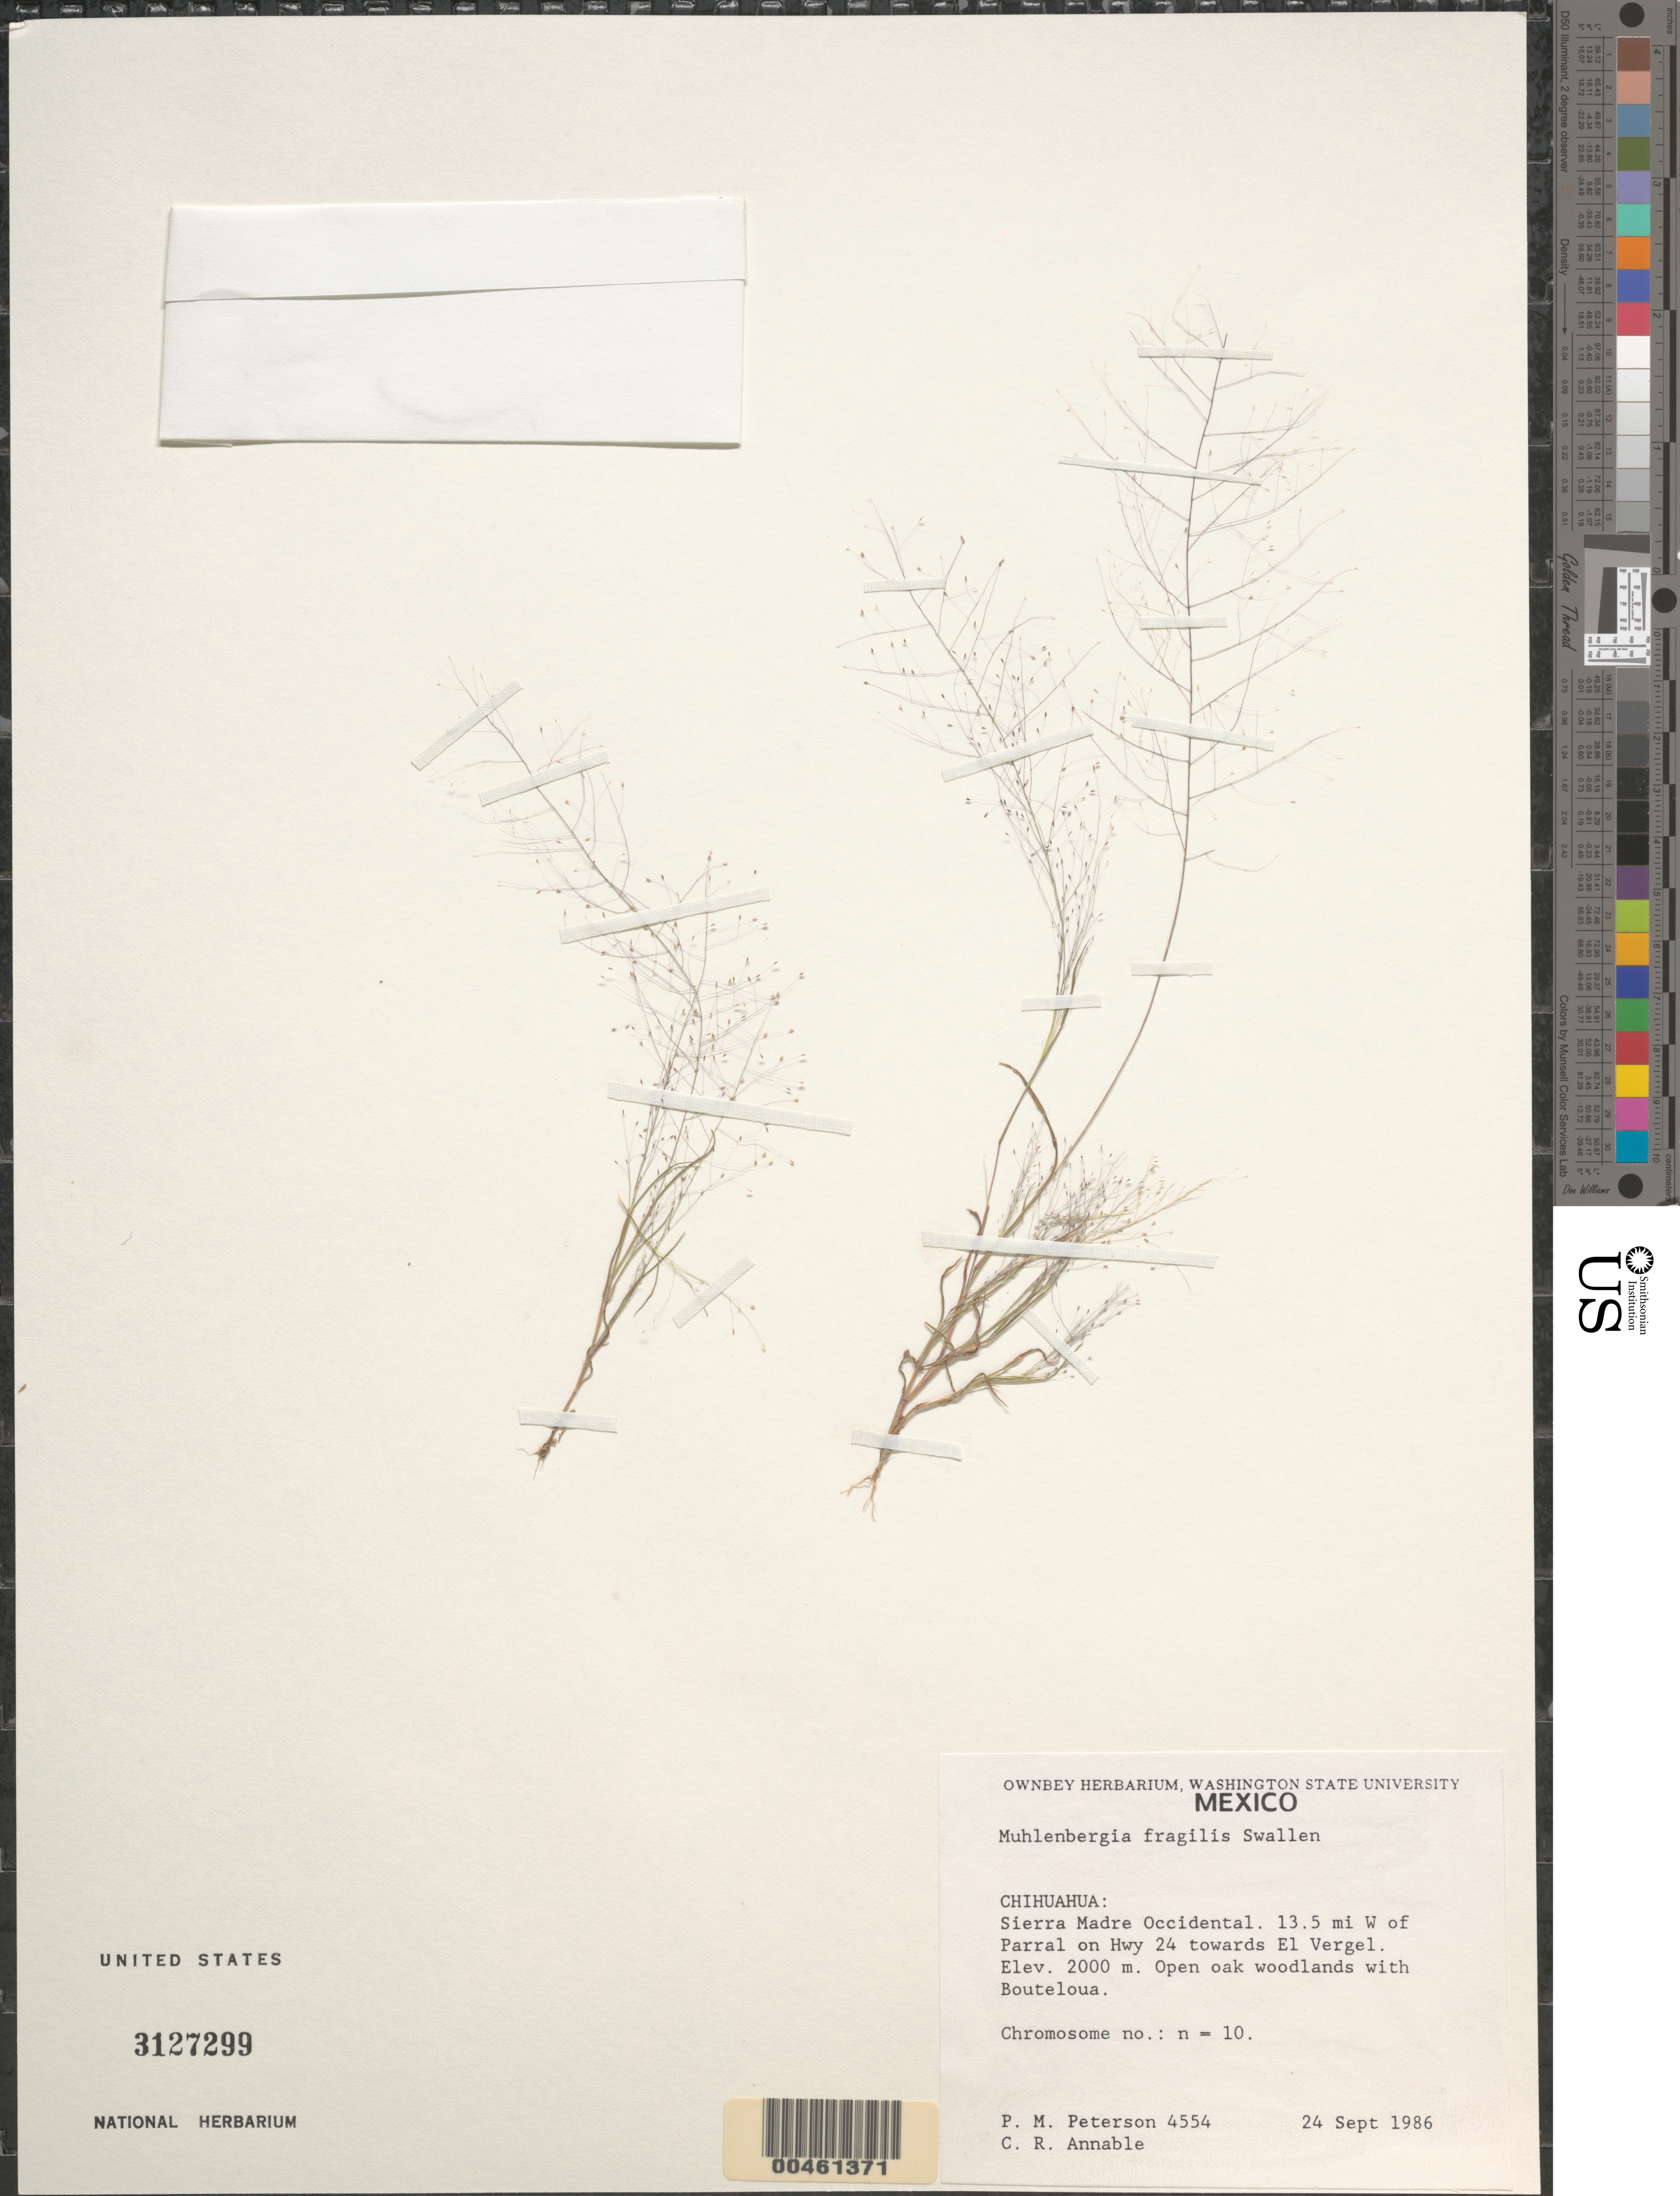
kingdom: Plantae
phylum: Tracheophyta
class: Liliopsida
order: Poales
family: Poaceae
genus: Muhlenbergia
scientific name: Muhlenbergia fragilis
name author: Swallen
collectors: P. M. Peterson & C. R. Annable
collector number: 04554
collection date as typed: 24 Sep 1986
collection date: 1986-09-24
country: Mexico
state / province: Chihuahua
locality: Sierra Madre Occidental, 13.5 miles W of Parral on Hwy 24 towards El Vergel.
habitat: Open oak woodlands, associated with Bouteloua.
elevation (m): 2000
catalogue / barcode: US 3127299